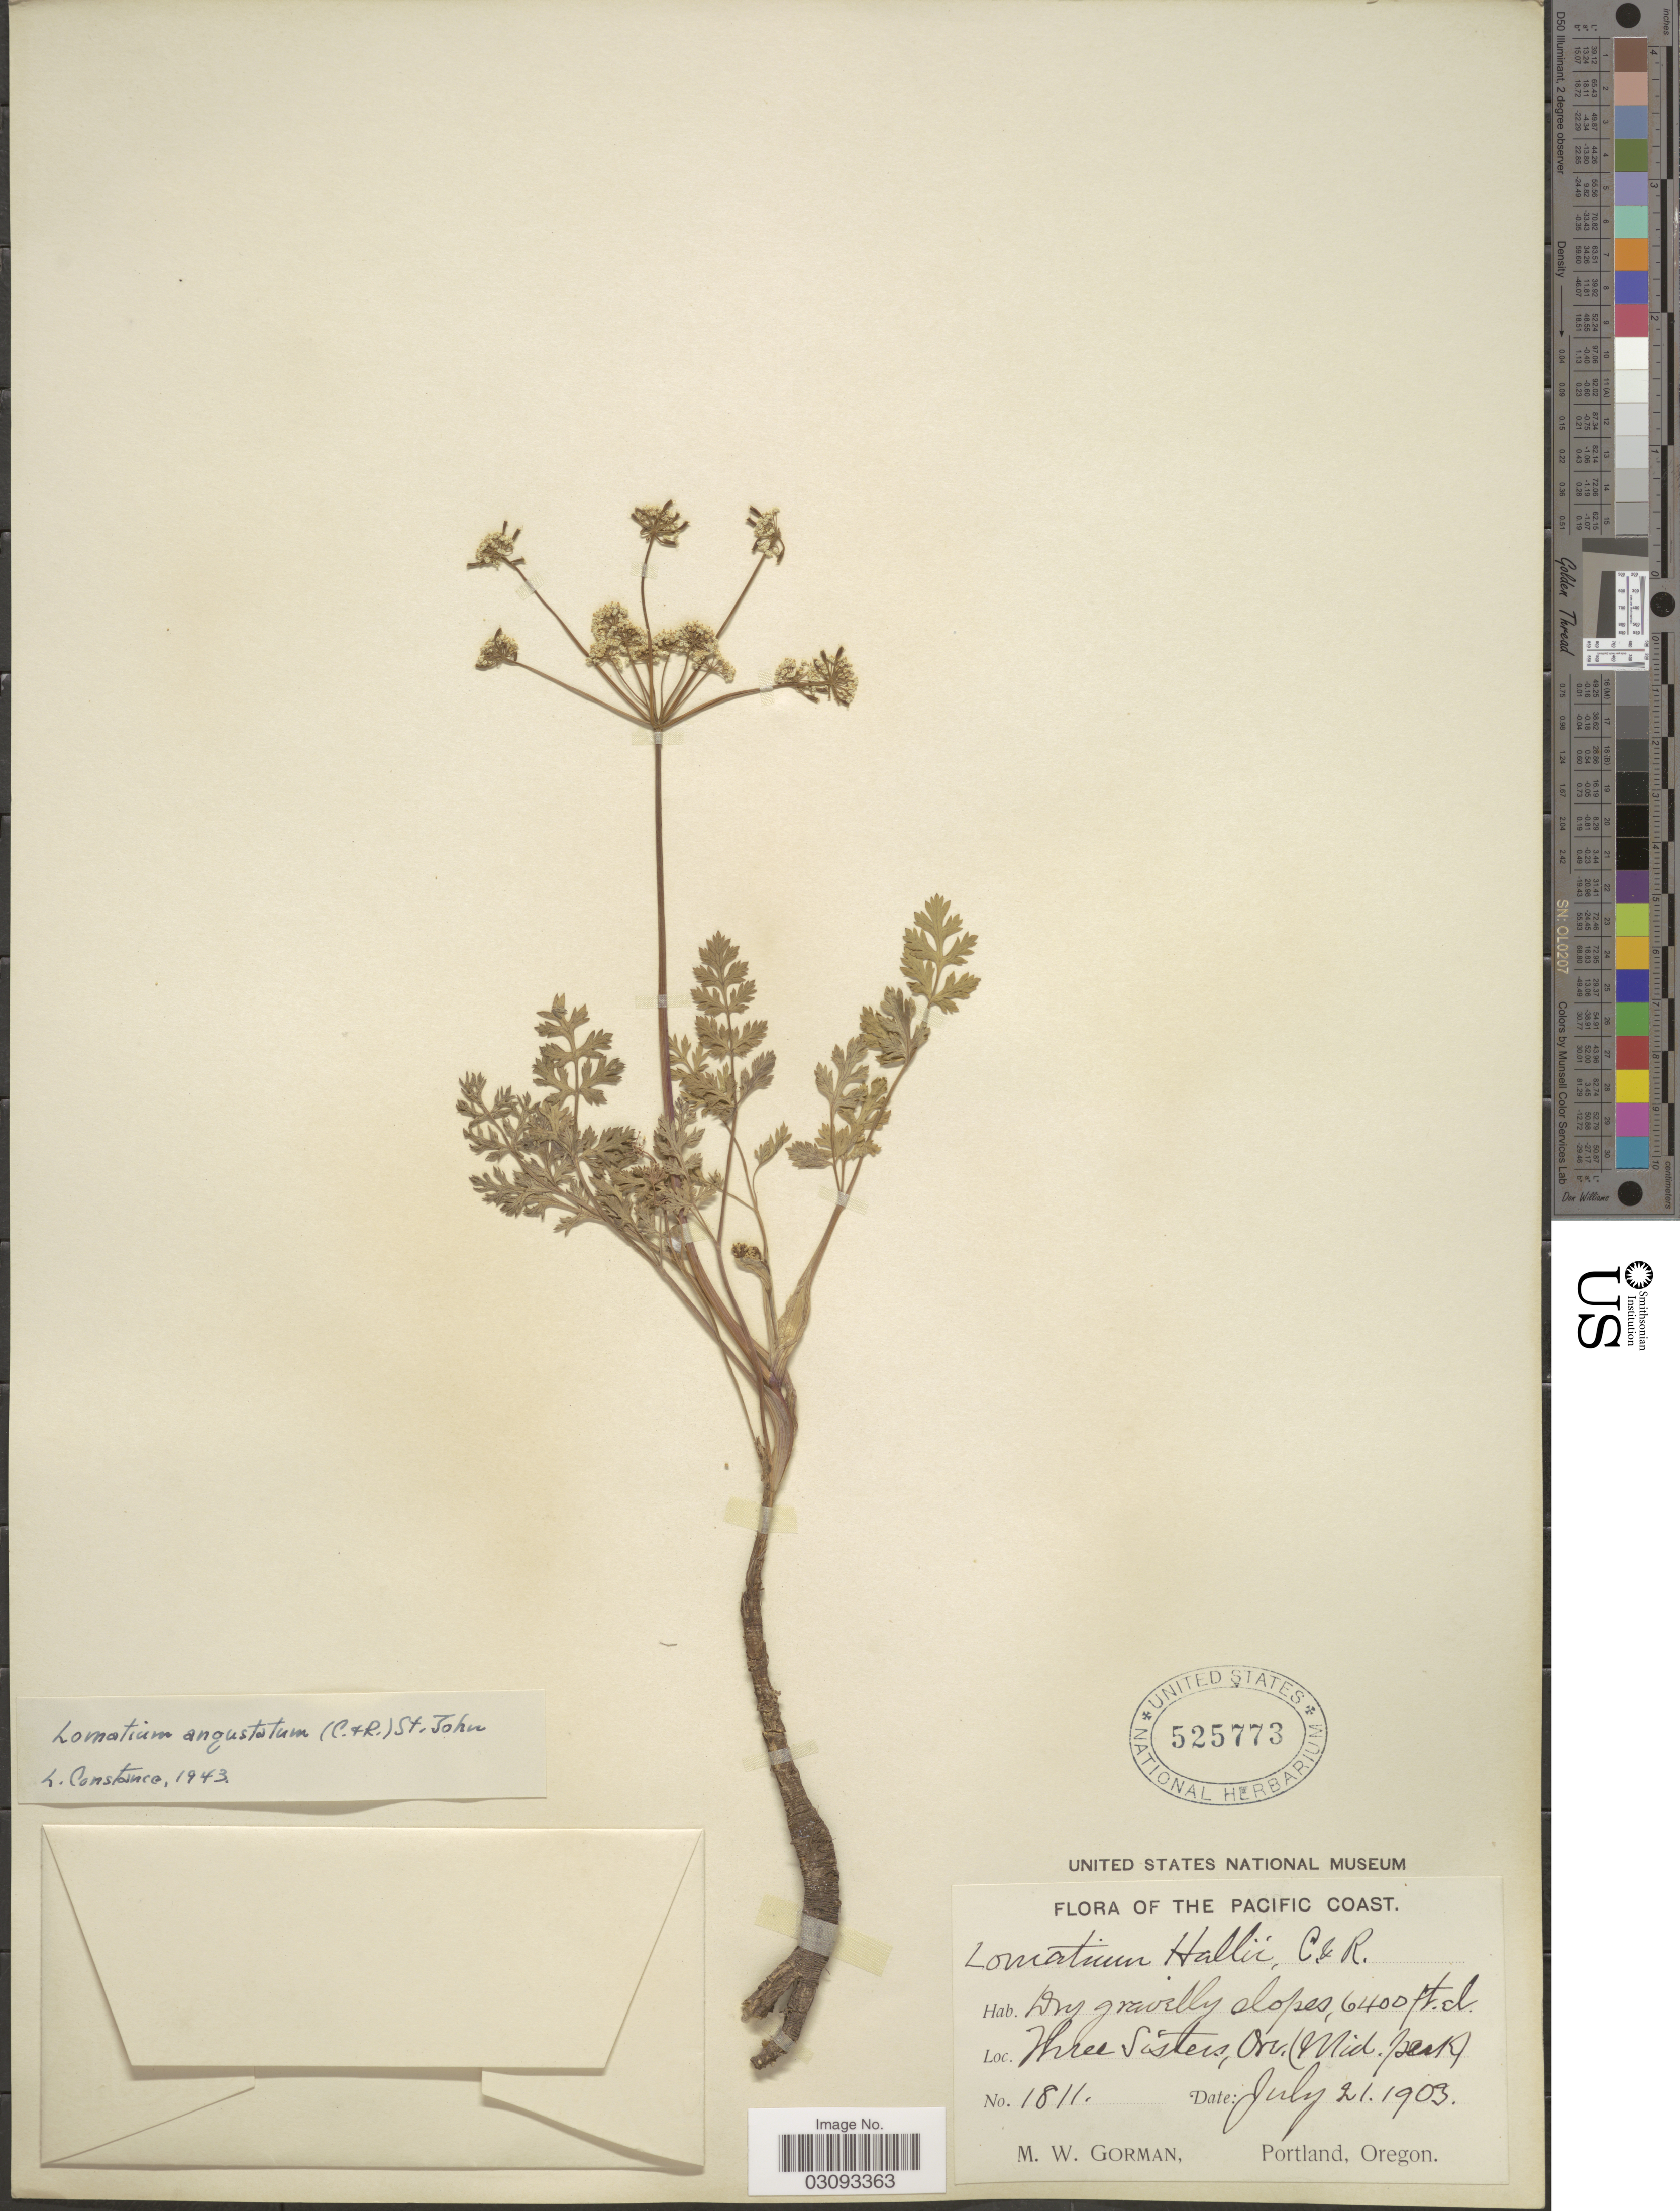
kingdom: Plantae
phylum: Tracheophyta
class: Magnoliopsida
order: Apiales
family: Apiaceae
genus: Lomatium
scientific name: Lomatium angustatum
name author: (J.M. Coult. & Rose) H. St. John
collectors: M. W. Gorman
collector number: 1811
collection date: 1903-07-21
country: United States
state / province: Oregon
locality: The Pacific Coast. Three Sisters. (Mid. Peak).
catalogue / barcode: US 525773